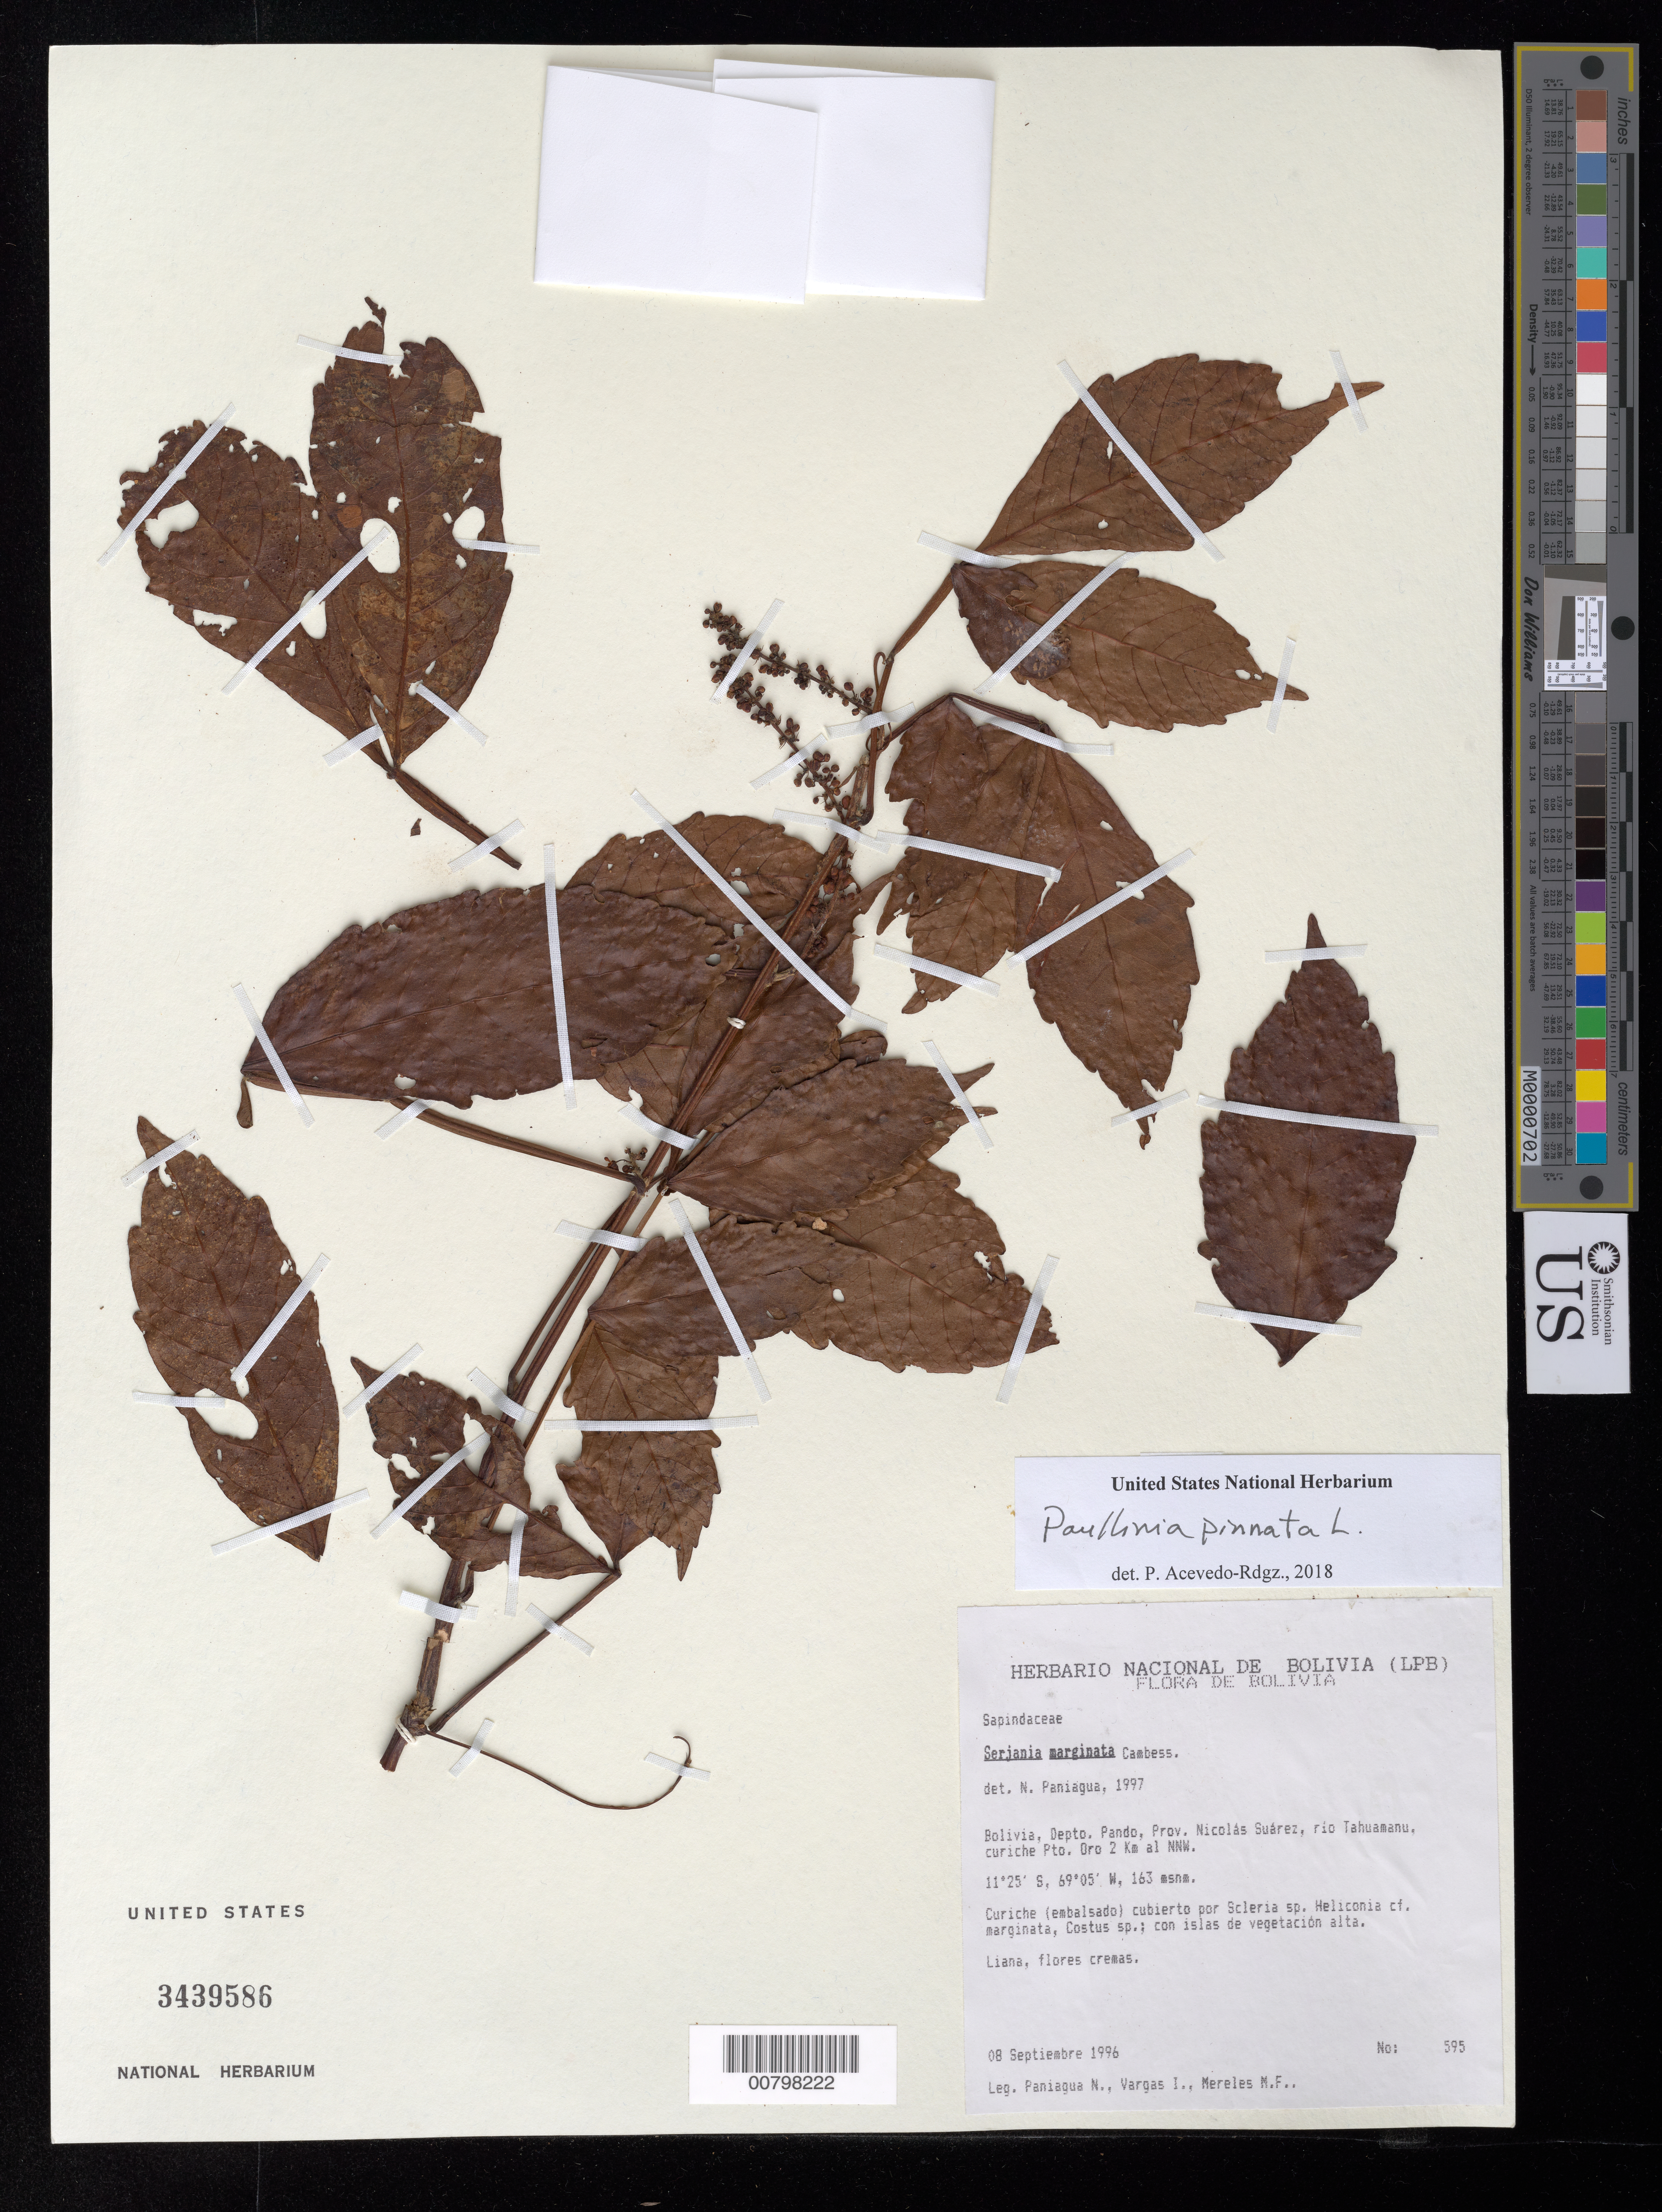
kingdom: Plantae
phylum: Tracheophyta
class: Magnoliopsida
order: Sapindales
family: Sapindaceae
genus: Paullinia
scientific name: Paullinia pinnata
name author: L.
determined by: Acevedo-Rodríguez, P., (BOT), Smithsonian Institution - National Museum of Natural History (UNITED STATES)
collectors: N. Paniagua, I. G. Vargas C. & M. Mereles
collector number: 595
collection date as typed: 08 Sep 1996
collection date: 1996-09-08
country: Bolivia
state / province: Pando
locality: Prov. Nicolás Suárez, Rio Tahuamanu, curiche Pto. Oro 2 km al NNW.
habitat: Curiche (embalsado) cubierto por Scleria sp. Helconia cf. marginata, Costus sp.; con islas de vegetación alta.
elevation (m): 163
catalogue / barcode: US 3439586